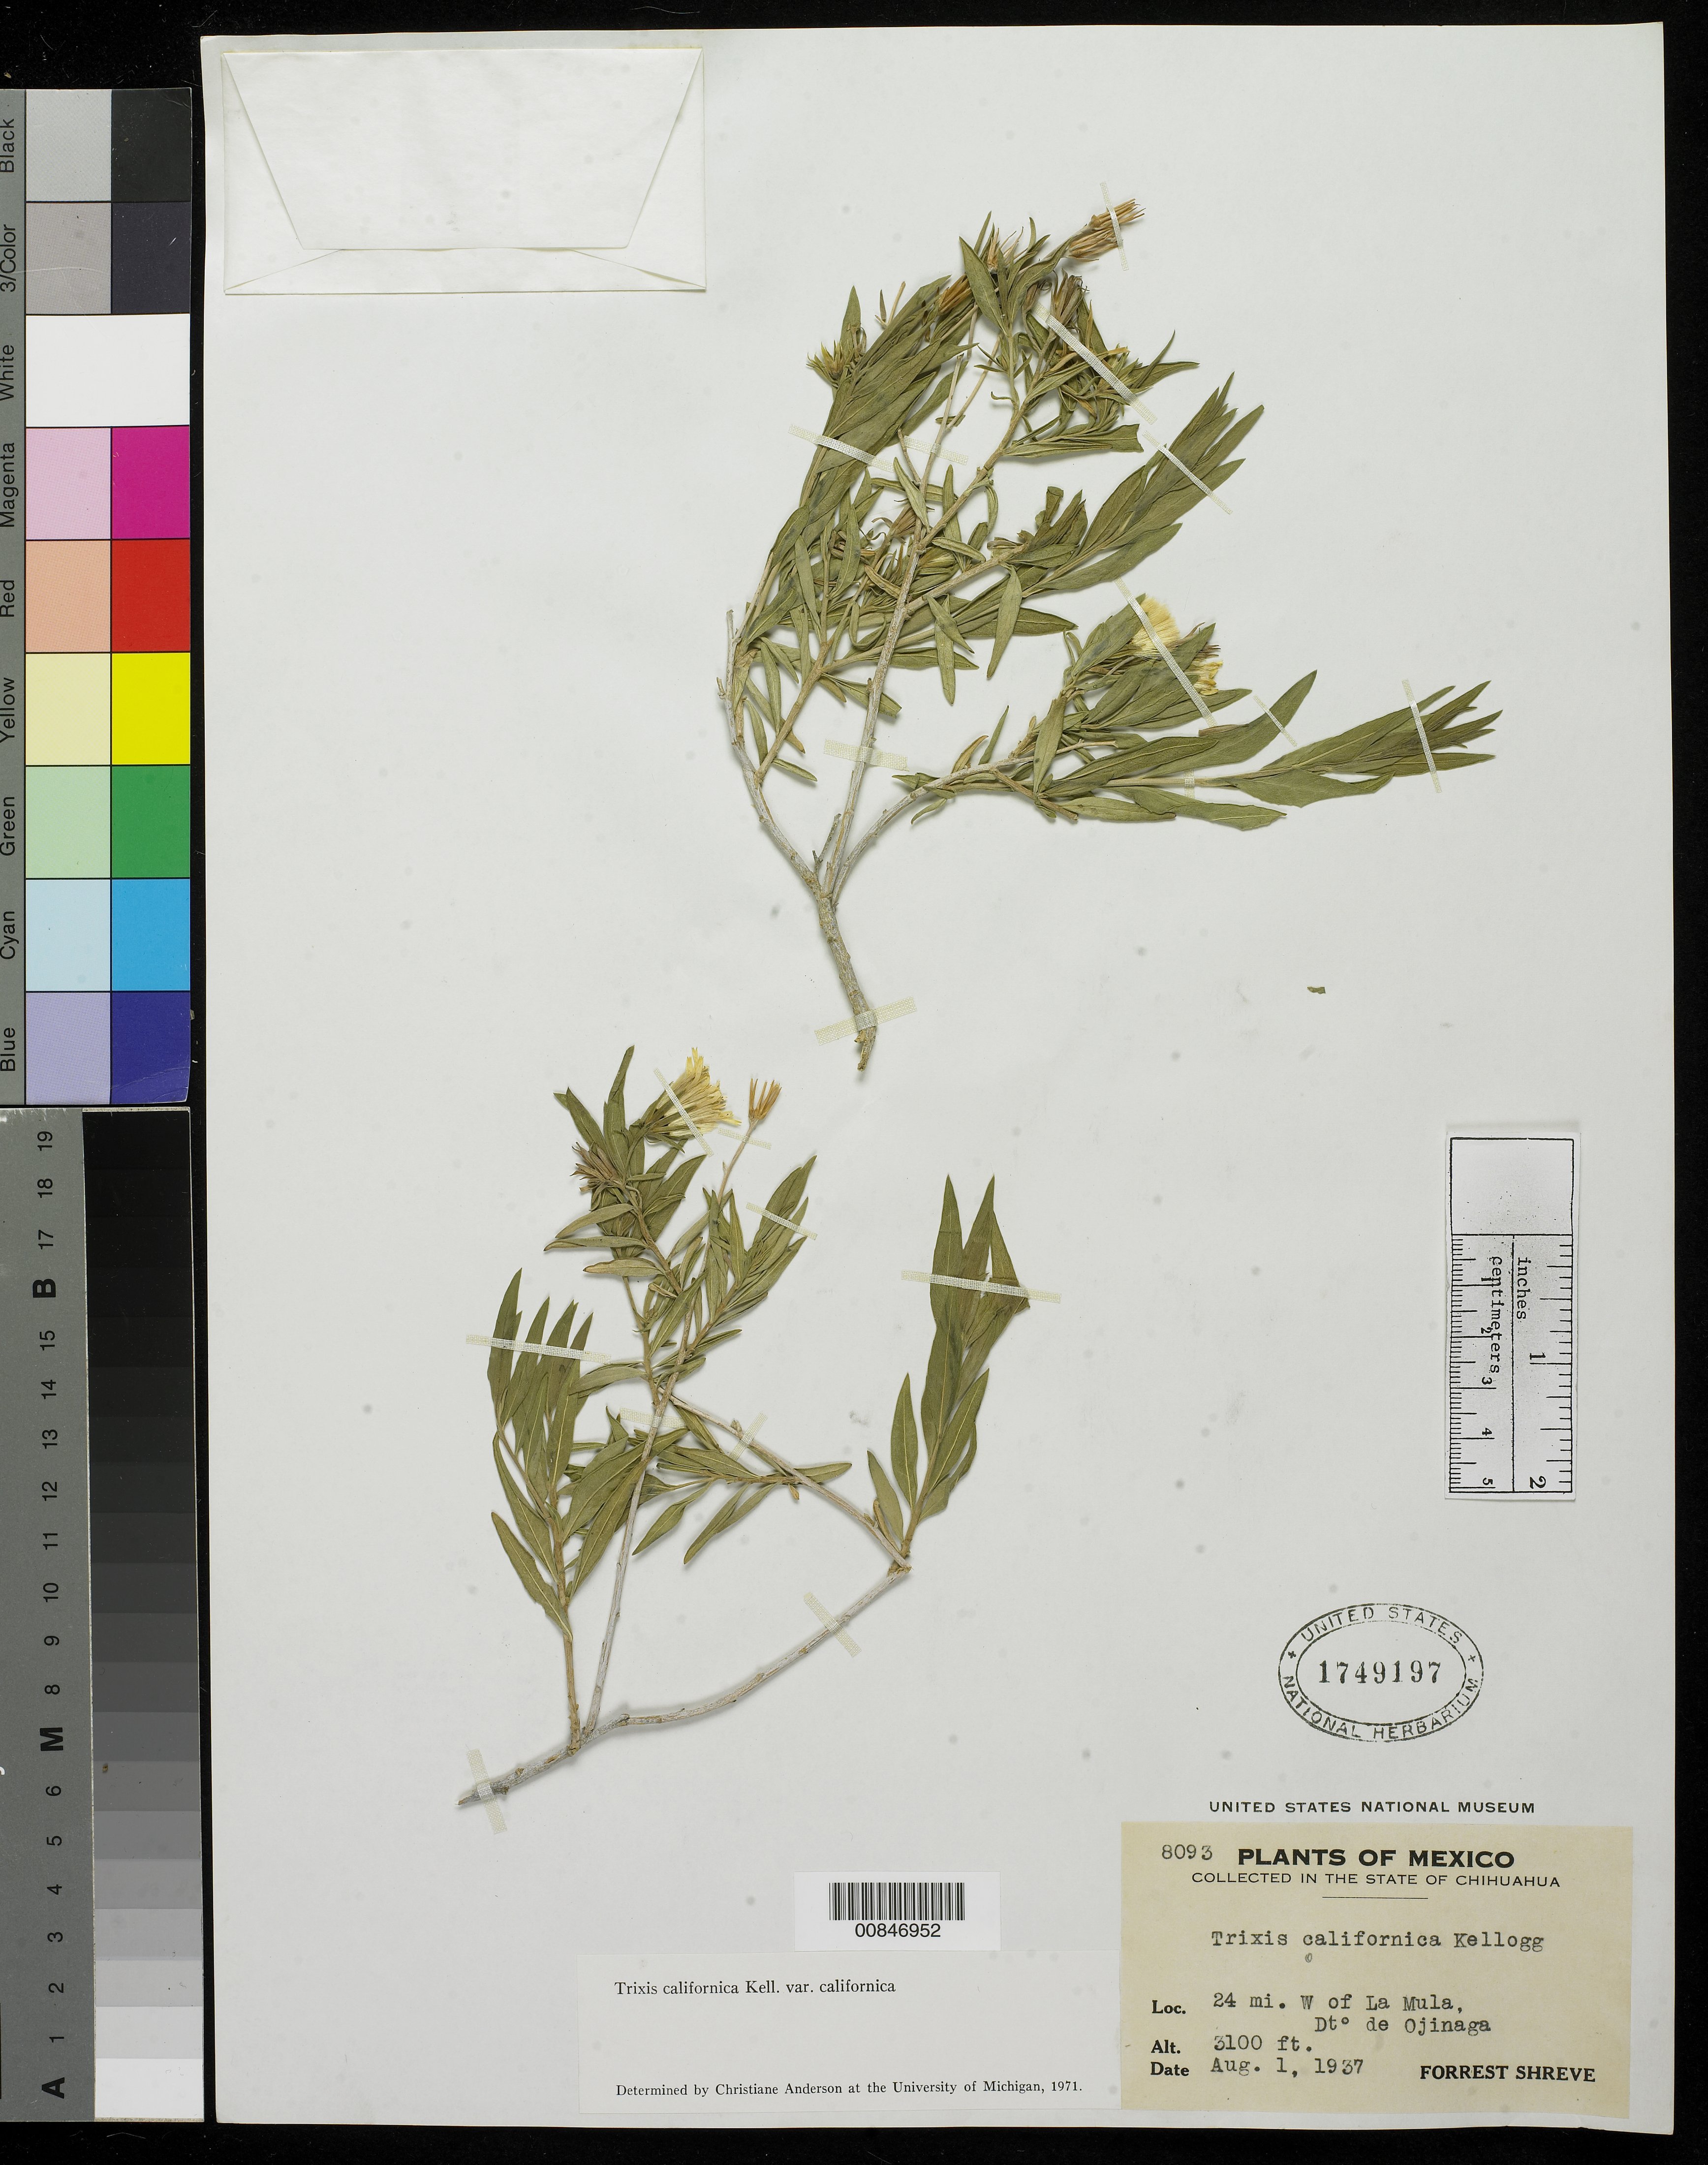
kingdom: Plantae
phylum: Tracheophyta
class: Magnoliopsida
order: Asterales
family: Asteraceae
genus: Trixis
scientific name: Trixis californica var. californica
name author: Kellogg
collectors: F. Shreve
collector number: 8093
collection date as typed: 01 Aug 1937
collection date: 1937-08-01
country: Mexico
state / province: Chihuahua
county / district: Ojinaga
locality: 24 mi. W of La Mula.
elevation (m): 945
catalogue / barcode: US 1749197